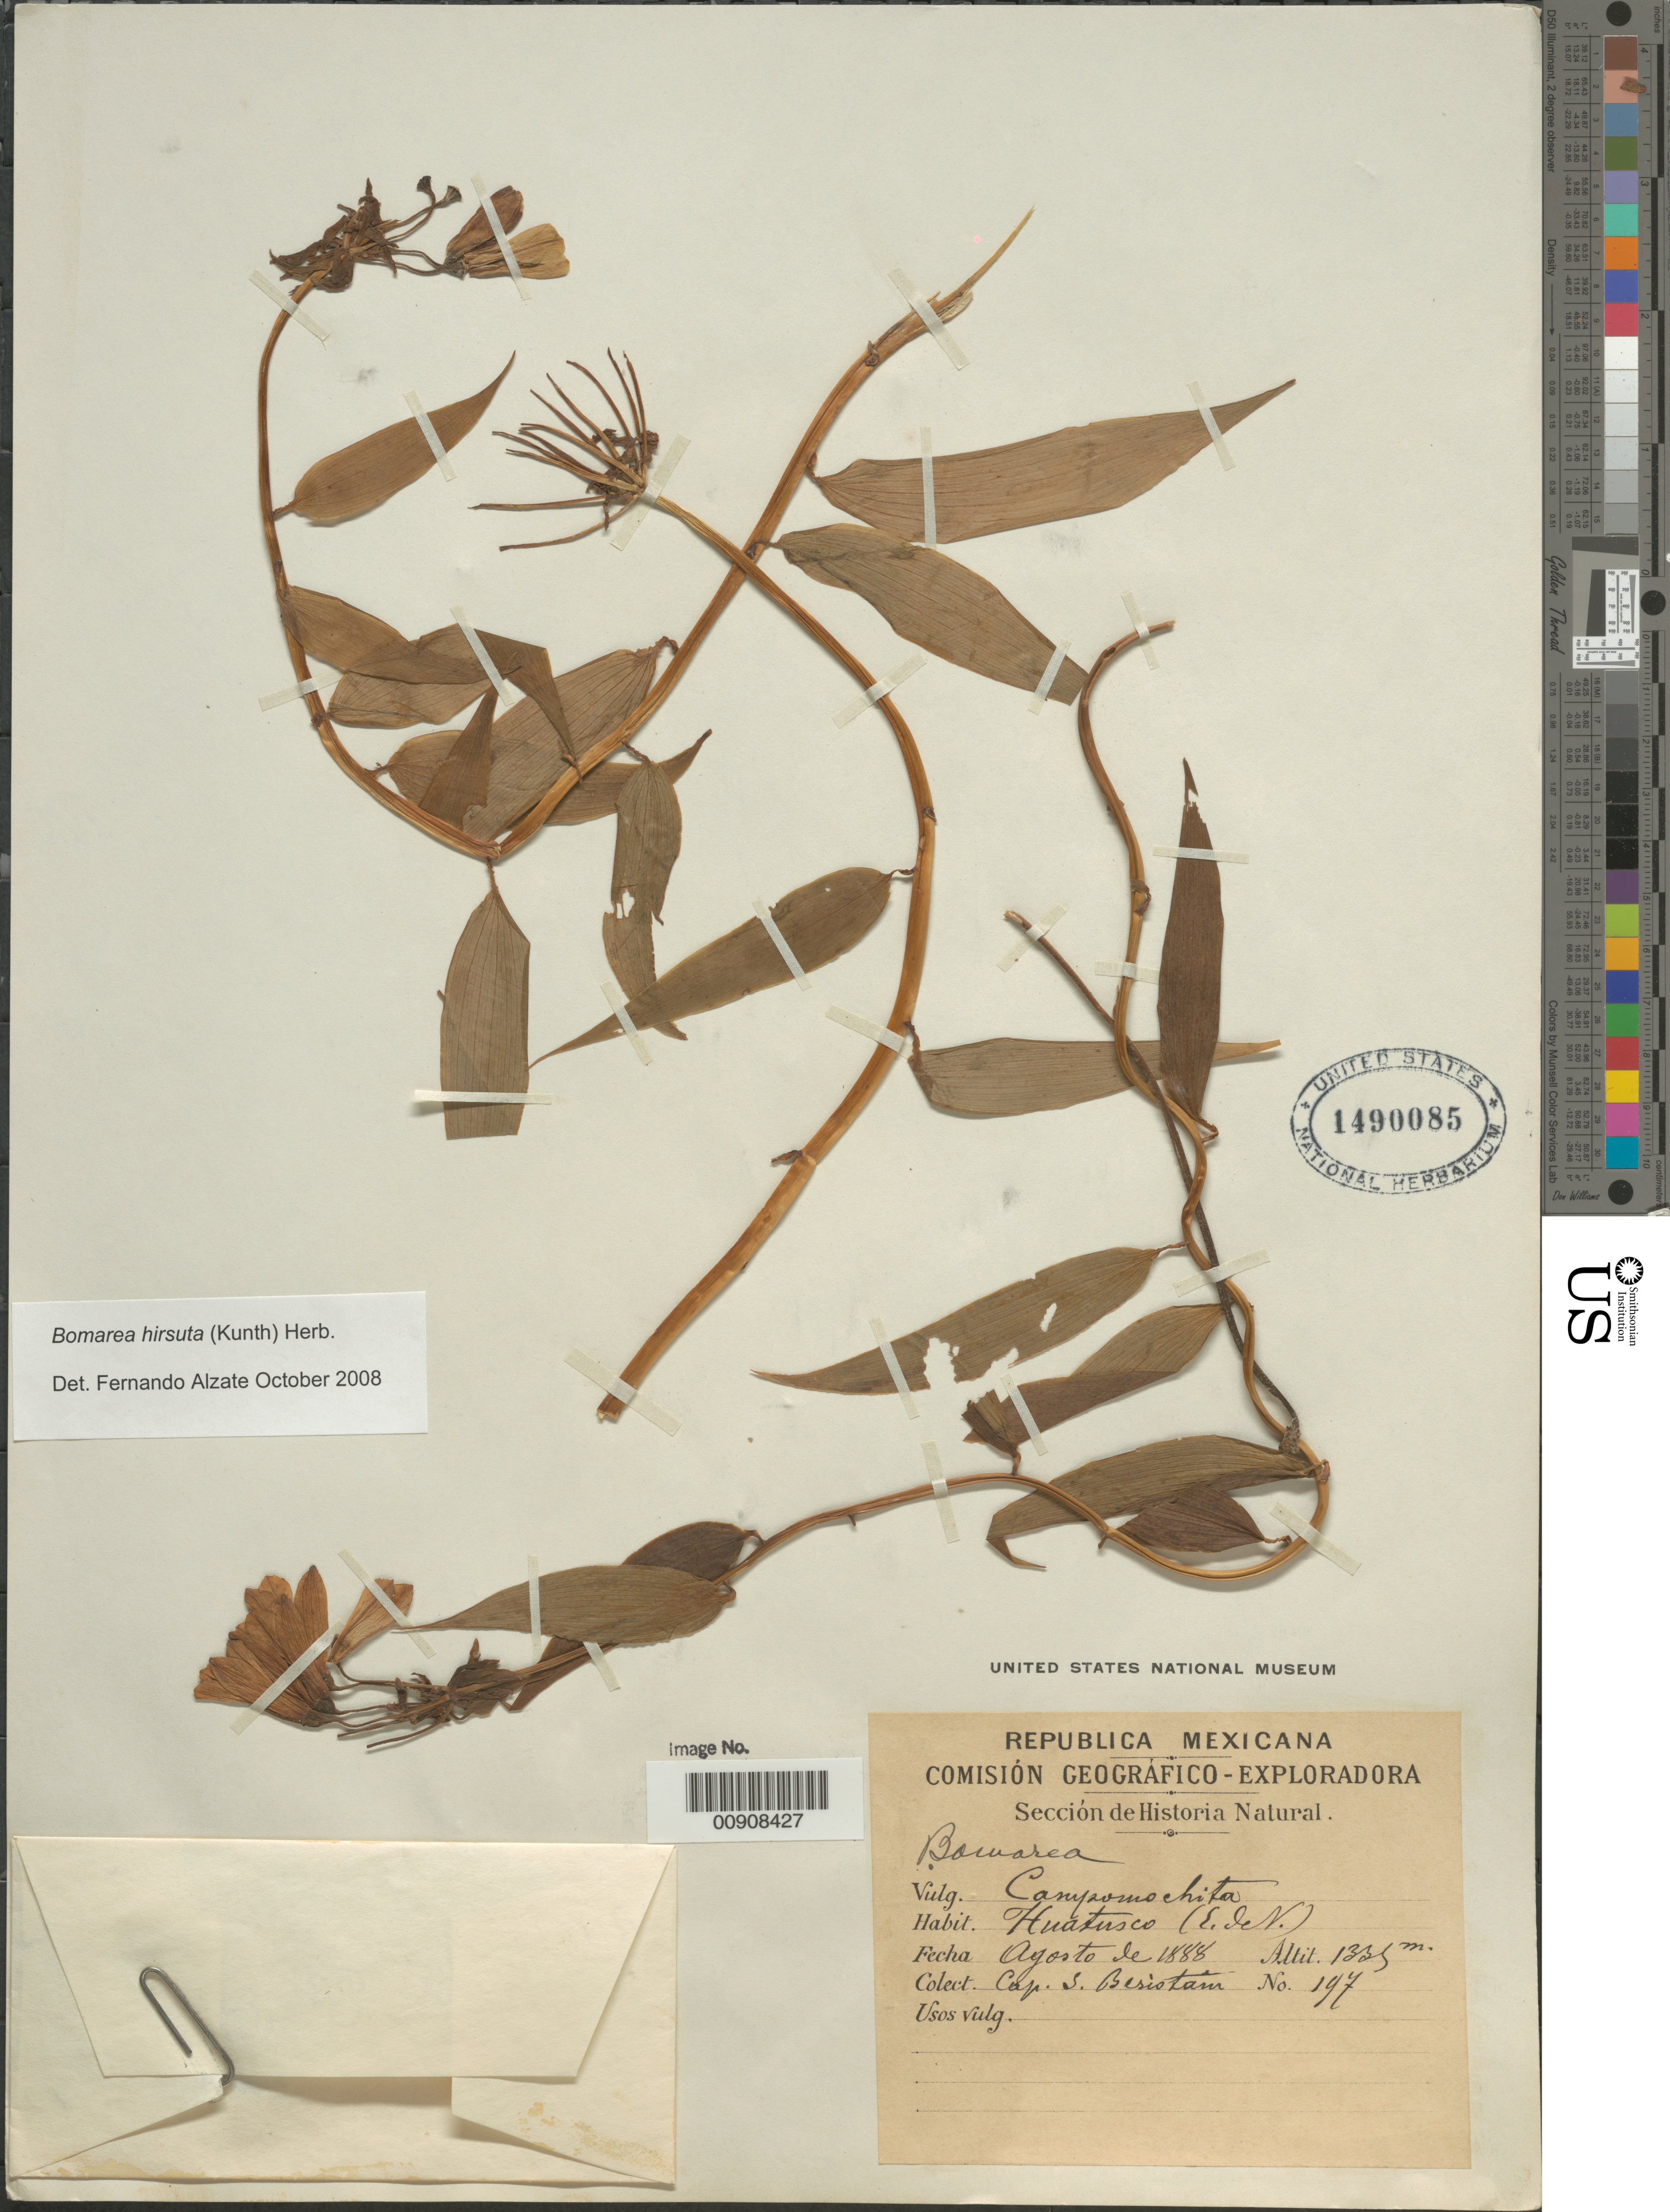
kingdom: Plantae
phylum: Tracheophyta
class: Liliopsida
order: Liliales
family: Alstroemeriaceae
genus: Bomarea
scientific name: Bomarea hirsuta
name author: (Kunth) Herb.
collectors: S. Beristani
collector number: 197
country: Mexico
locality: Campomochita, Huatusco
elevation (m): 1335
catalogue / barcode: US 1490085